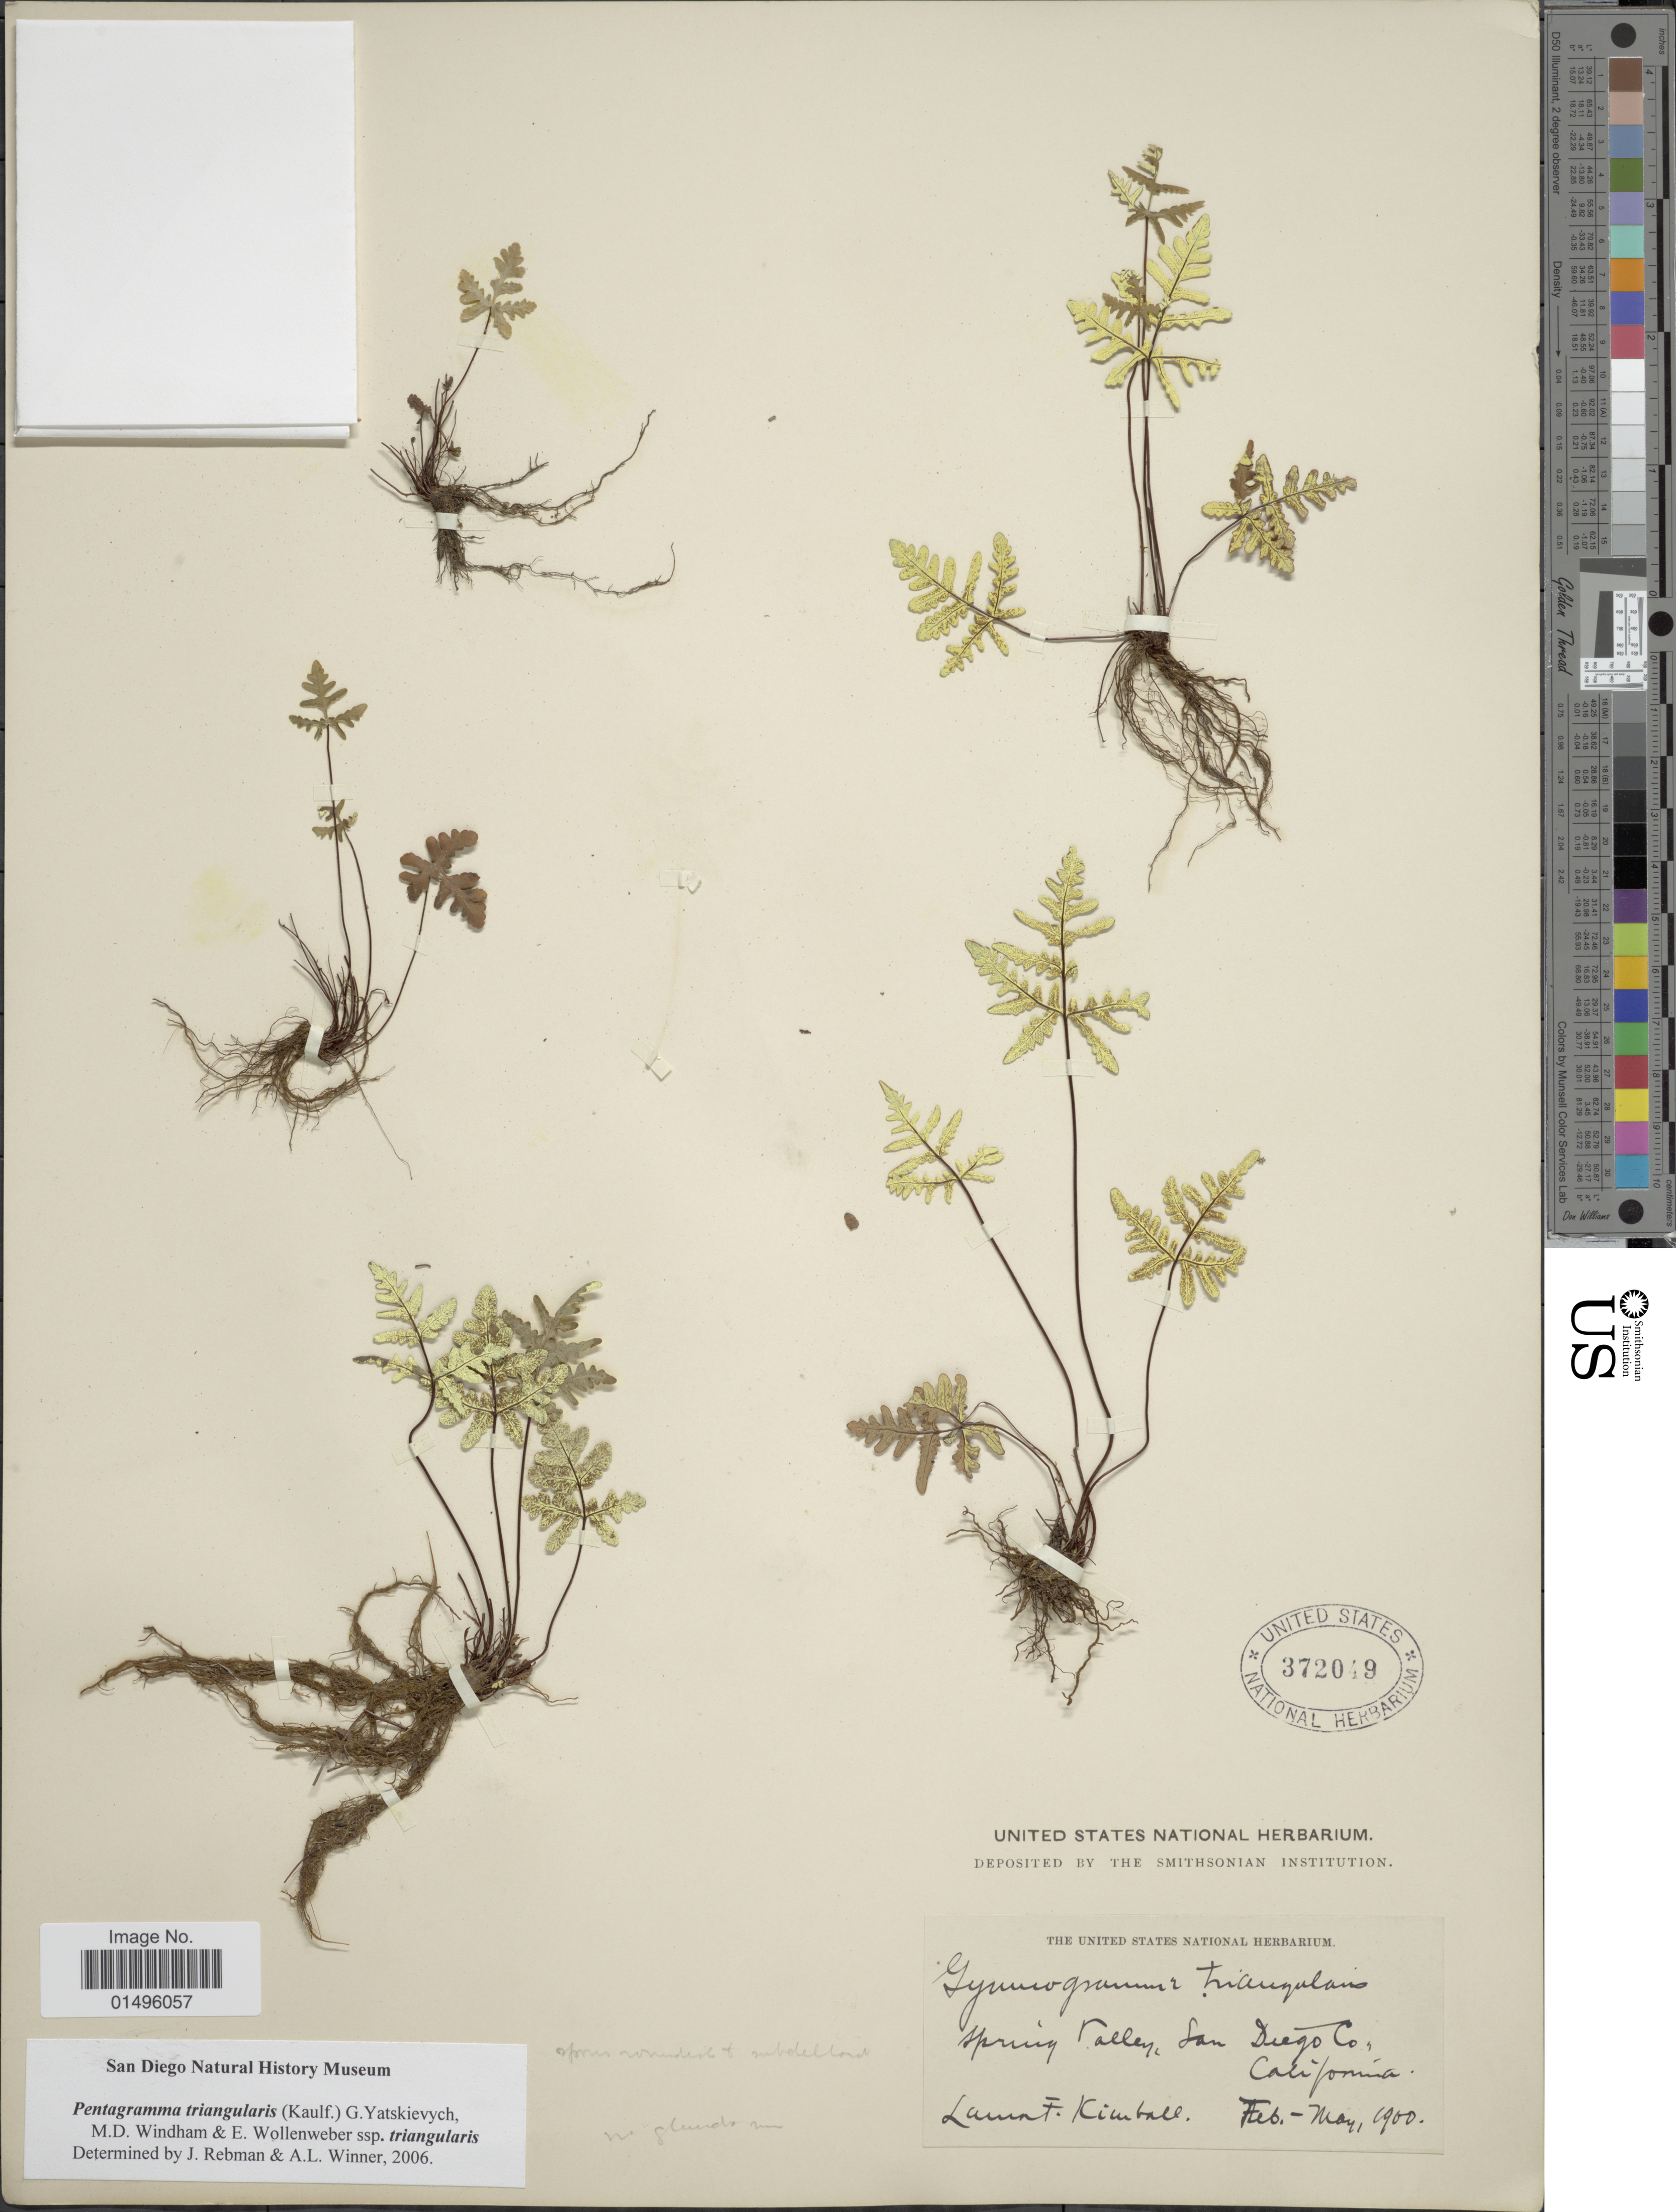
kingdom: Plantae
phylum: Tracheophyta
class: Polypodiopsida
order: Polypodiales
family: Pteridaceae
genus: Pentagramma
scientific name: Pentagramma triangularis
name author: (Kaulf.) Yatsk. et al.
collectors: L. Kimball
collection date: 1900-02/1900-05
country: United States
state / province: California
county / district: San Diego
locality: California, Spring Valley, San Diego Co.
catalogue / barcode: US 372049